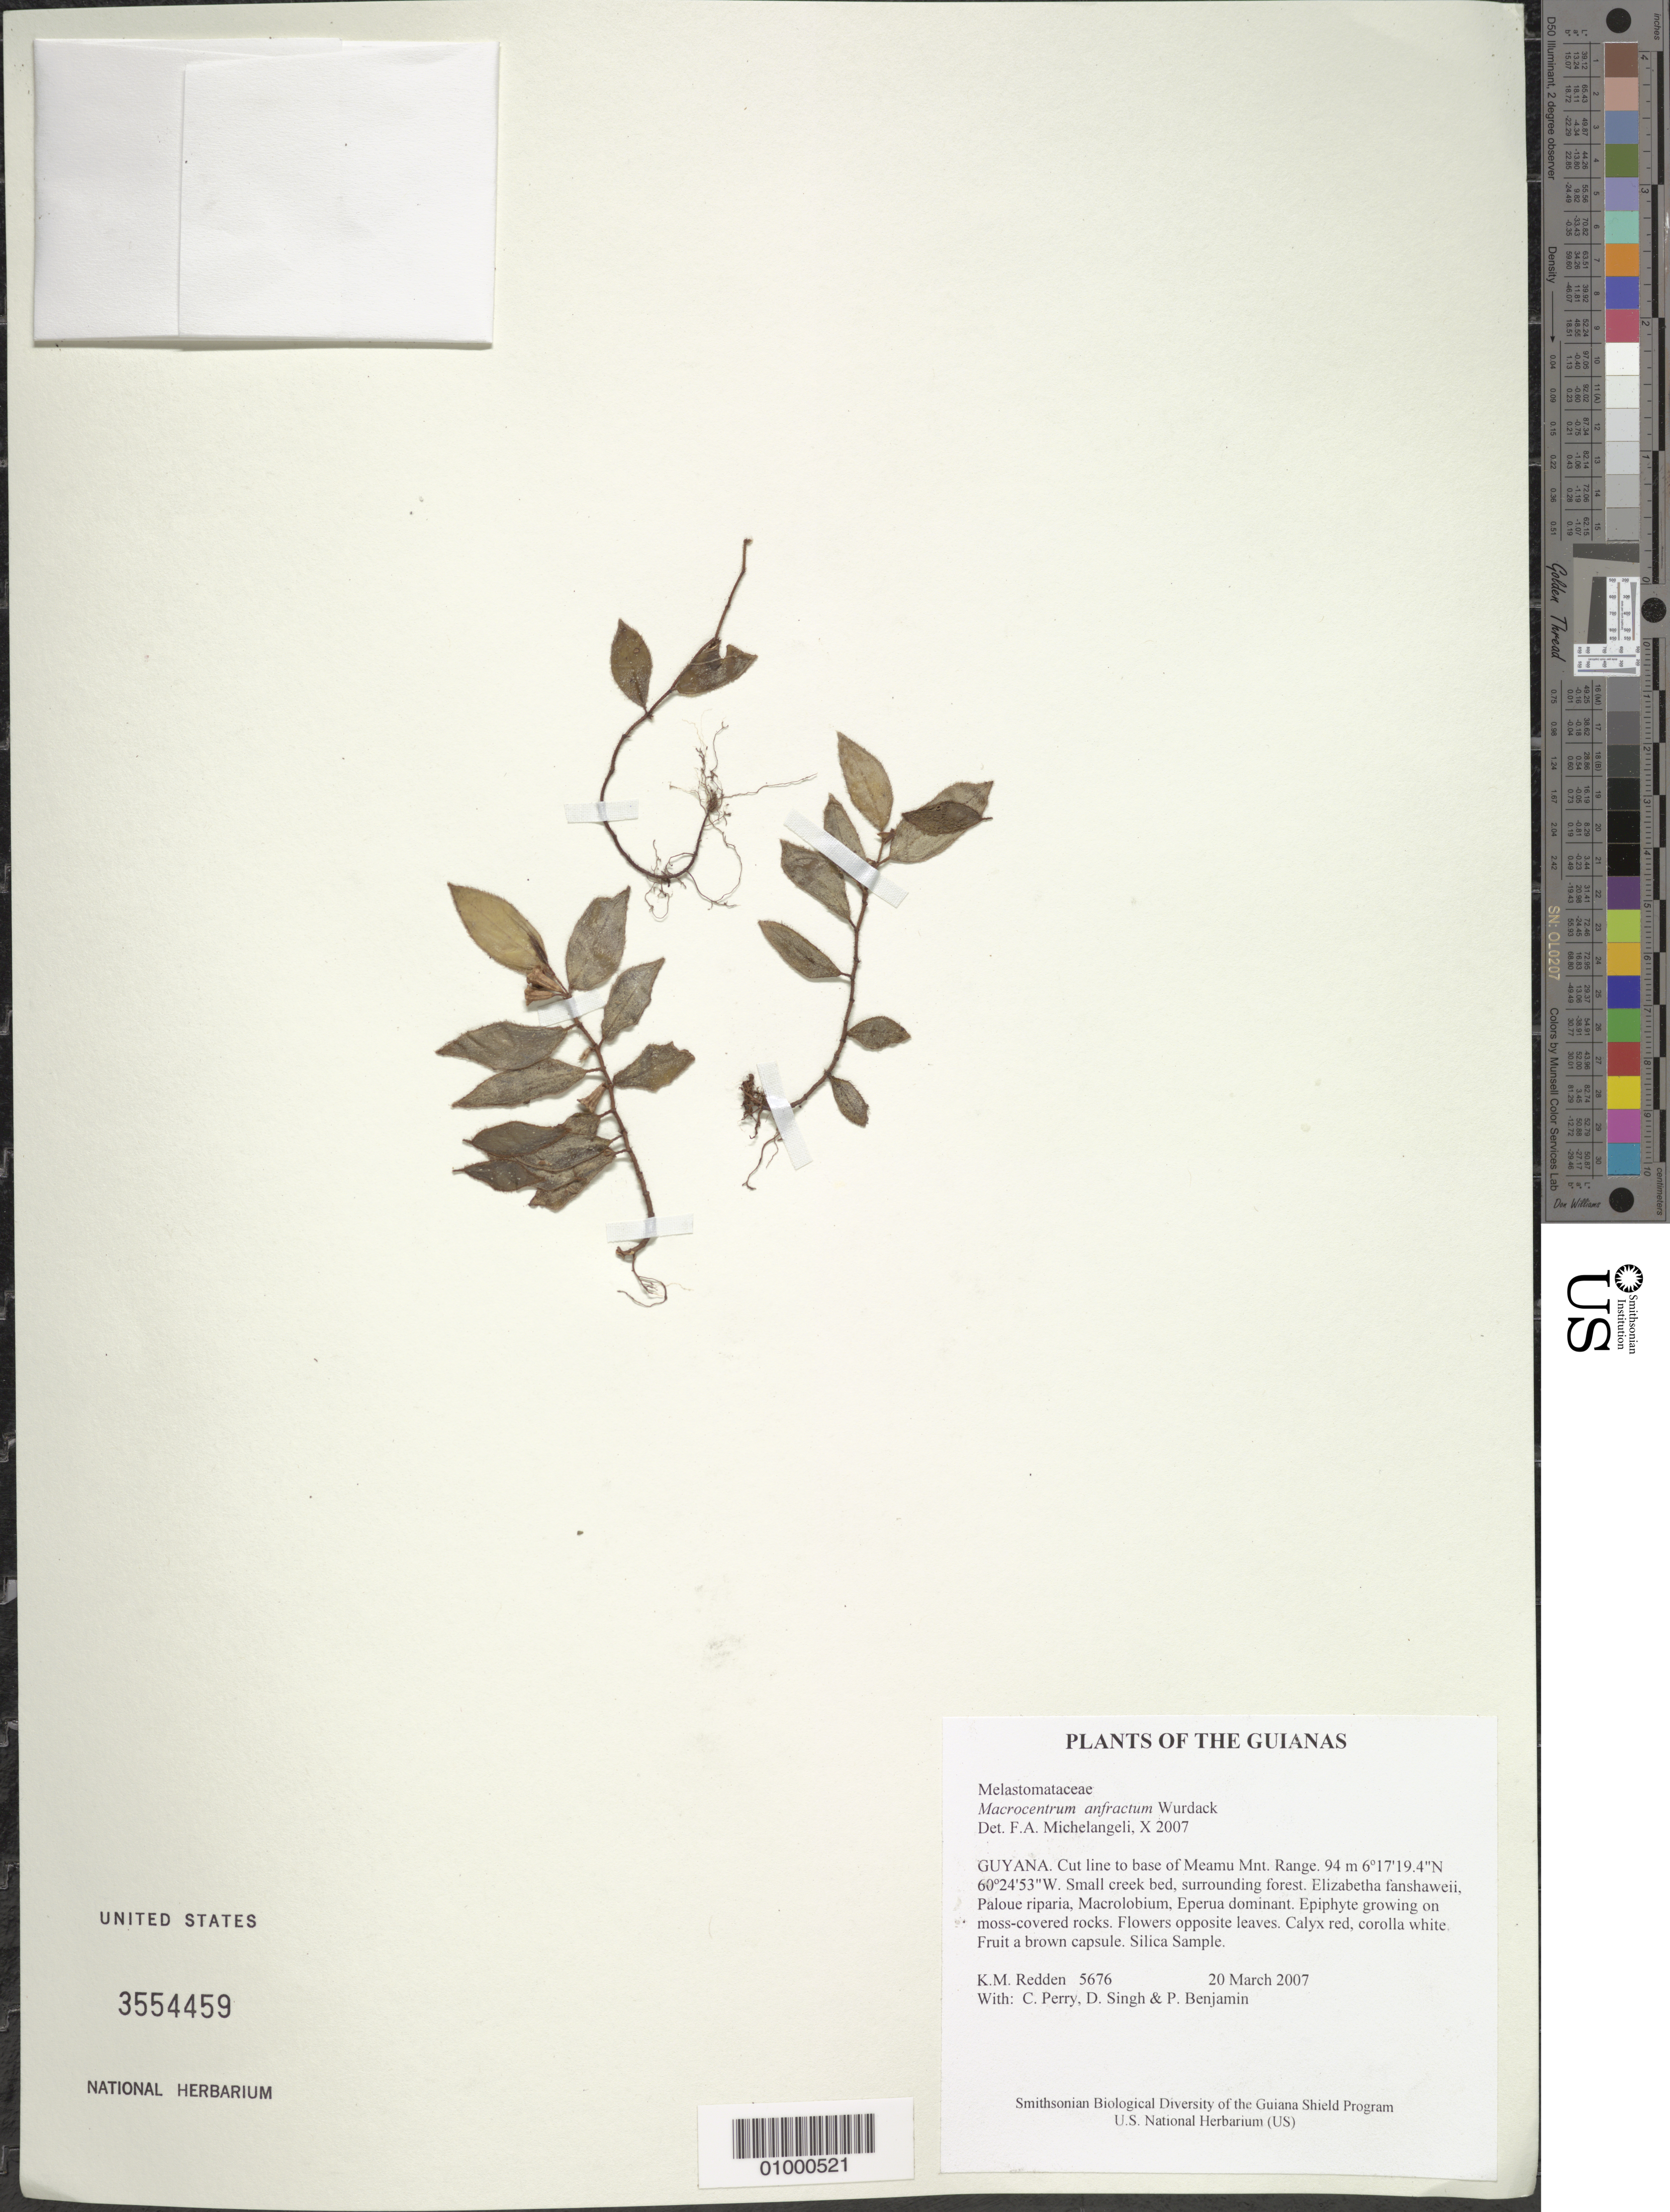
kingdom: Plantae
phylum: Tracheophyta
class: Magnoliopsida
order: Myrtales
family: Melastomataceae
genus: Macrocentrum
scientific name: Macrocentrum anfractum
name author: Wurdack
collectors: K. M. Redden, C. Perry, D. Singh & P. Benjamin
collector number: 5676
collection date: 2007-03-20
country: Guyana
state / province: Cuyuni-Mazaruni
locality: Cut line of Meamu Mnt. Range.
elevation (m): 94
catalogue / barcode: US 3554459